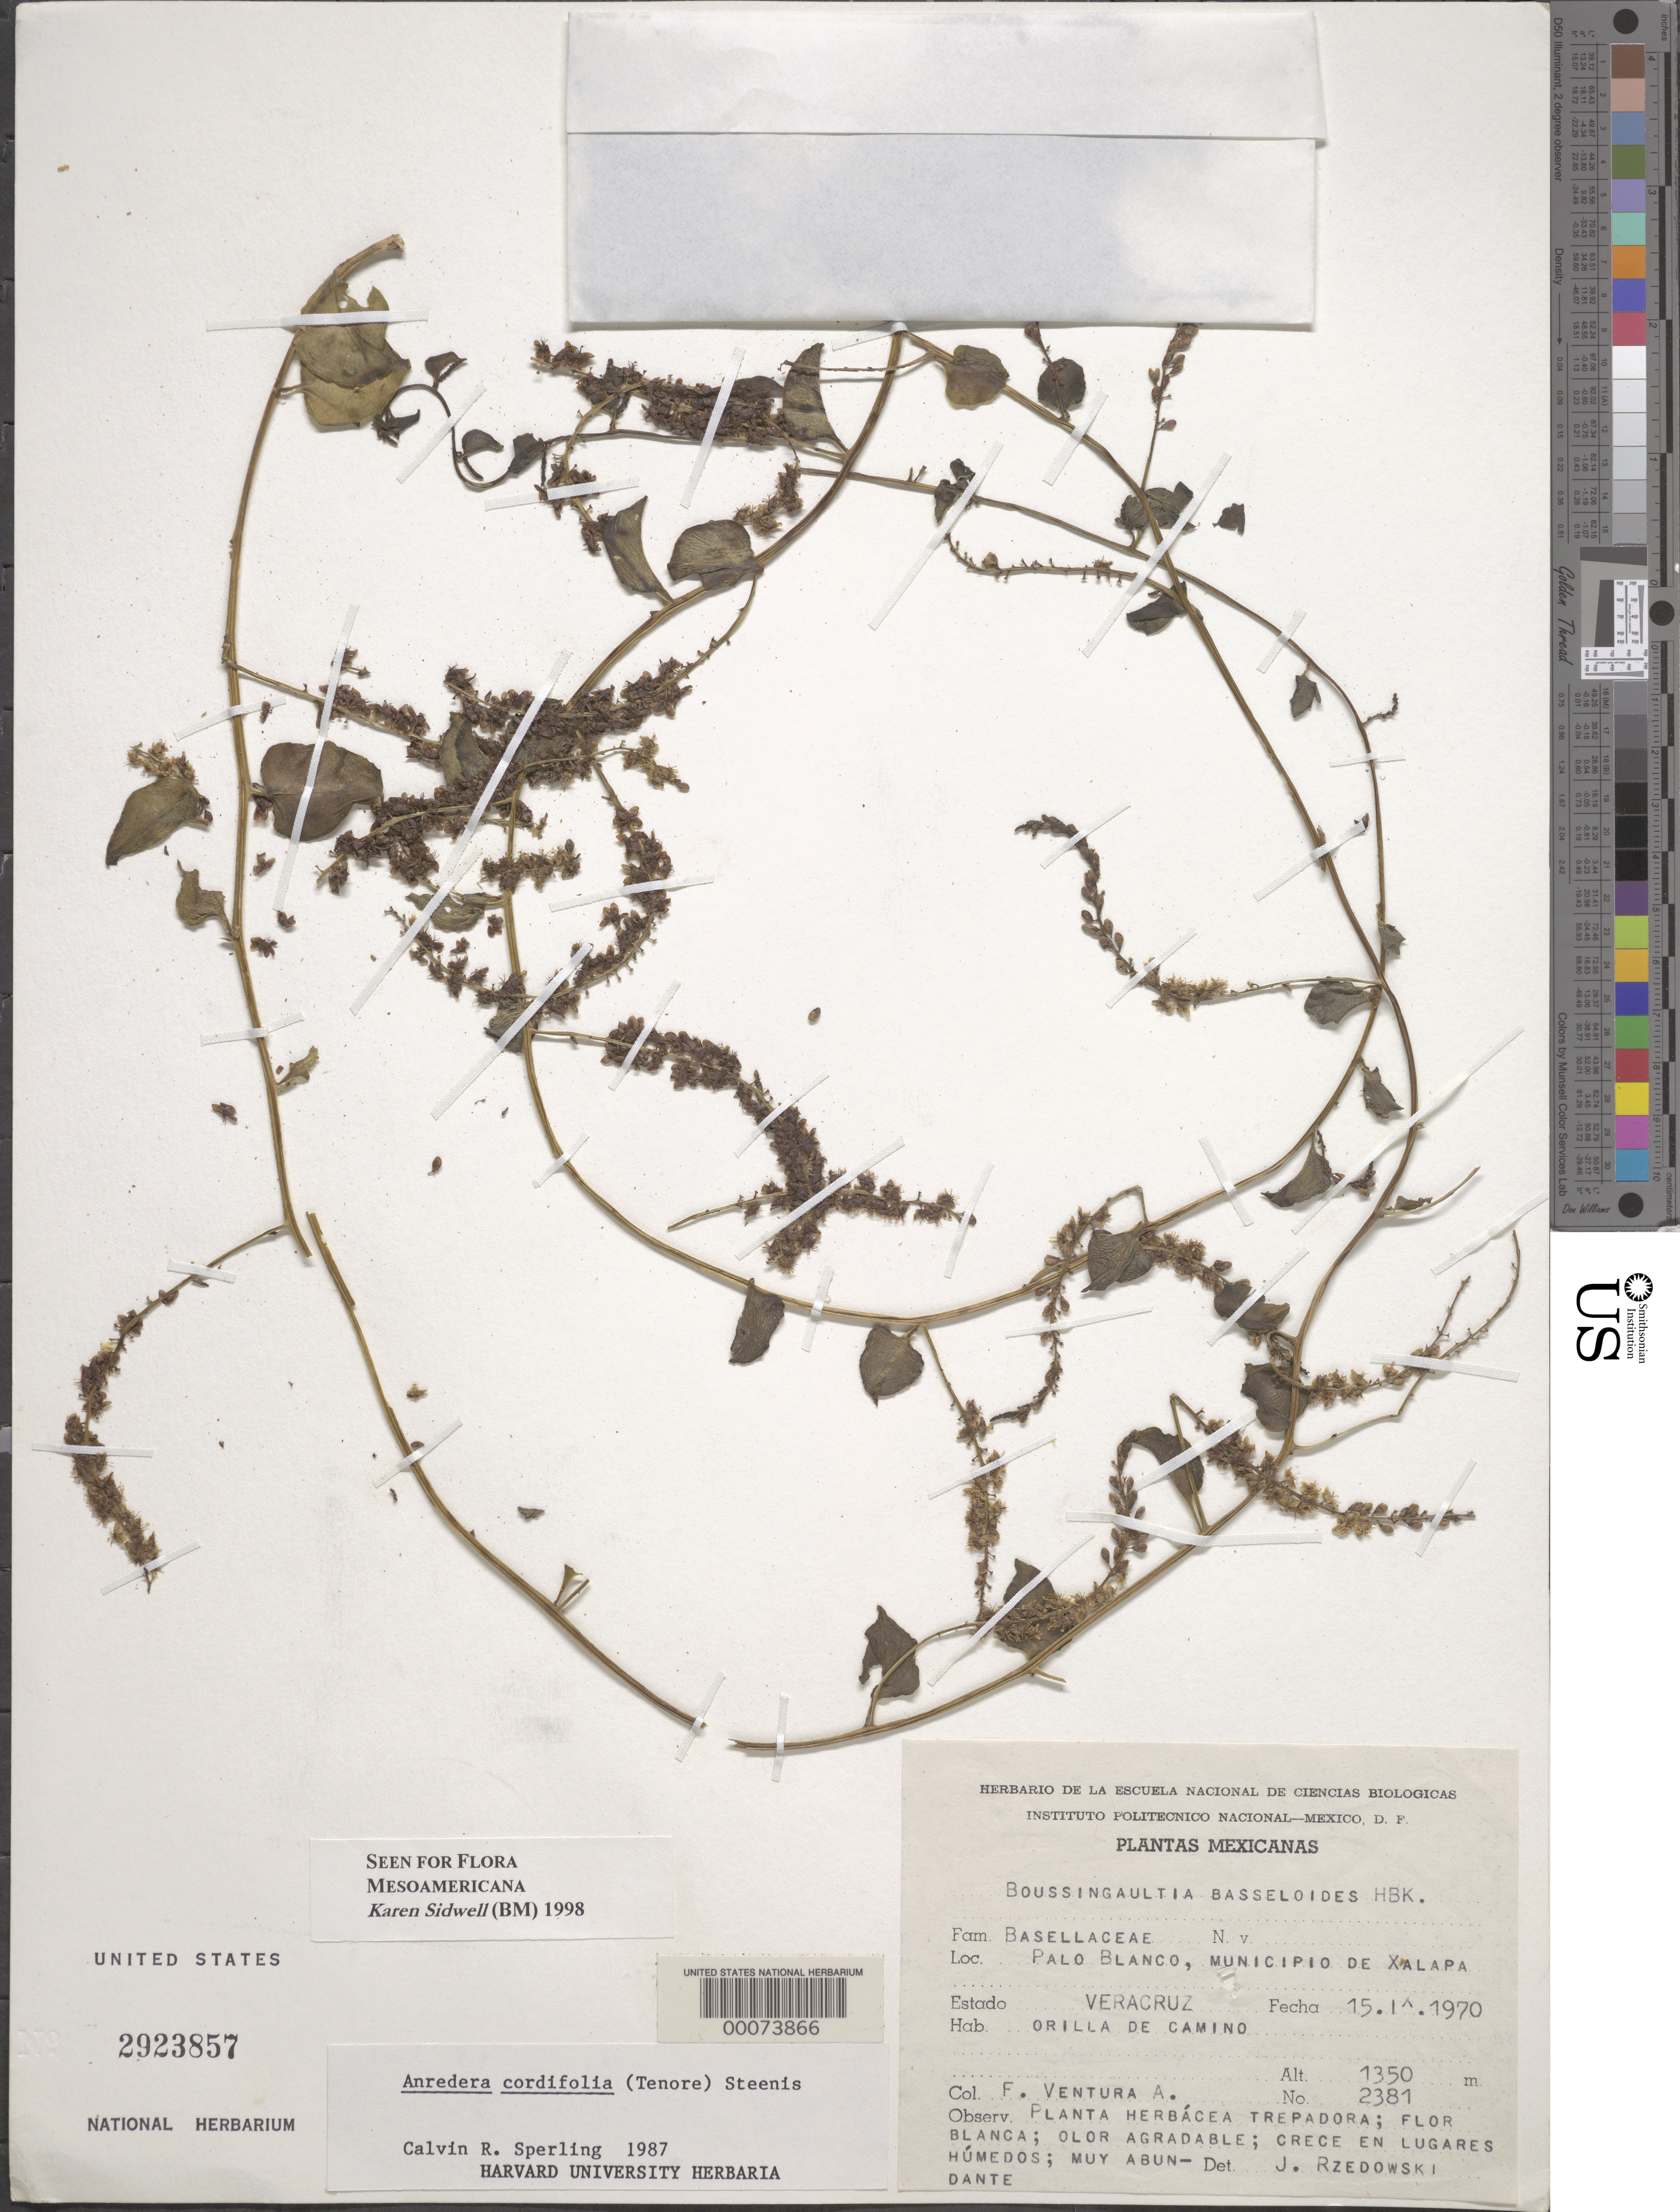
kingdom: Plantae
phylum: Tracheophyta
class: Magnoliopsida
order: Caryophyllales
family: Basellaceae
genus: Anredera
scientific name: Anredera cordifolia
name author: (Ten.) Steenis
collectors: F. Ventura A.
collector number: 2381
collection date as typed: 15 Sep 1970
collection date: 1970-09-15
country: Mexico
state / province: Veracruz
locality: Palo blanco, municipality of jalapa enriquez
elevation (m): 1350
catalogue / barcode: US 2923857